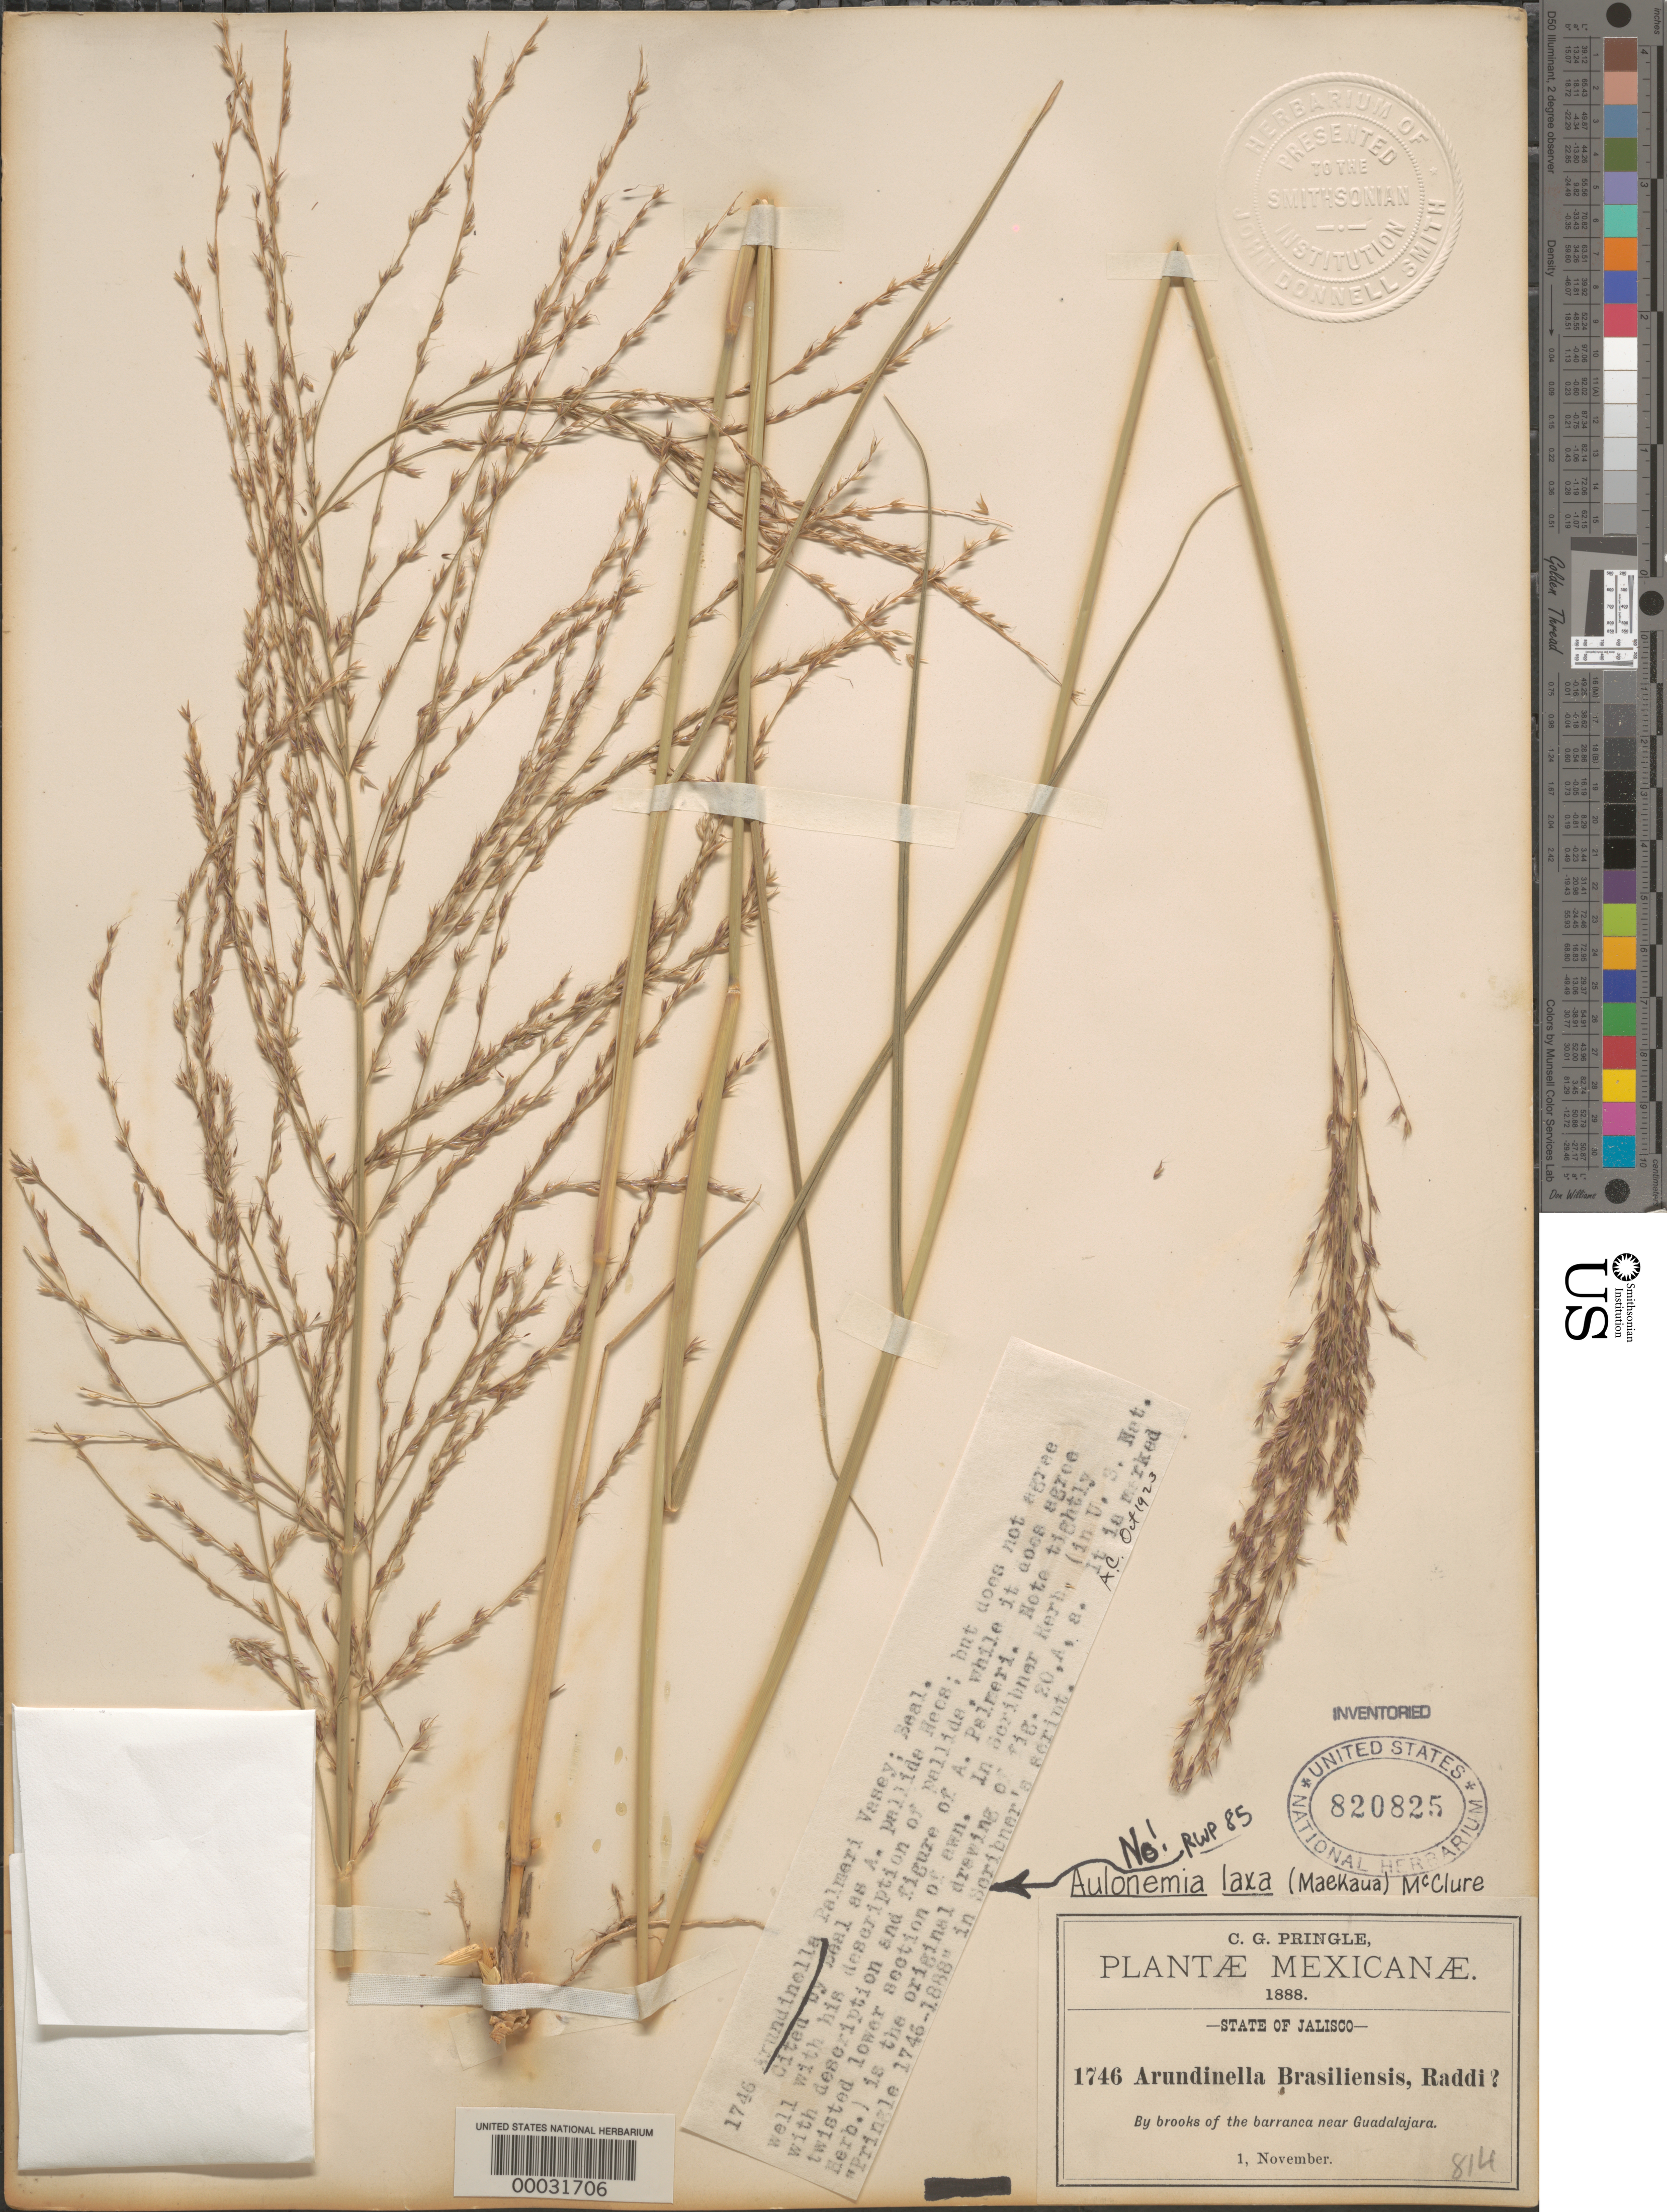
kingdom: Plantae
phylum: Tracheophyta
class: Liliopsida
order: Poales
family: Poaceae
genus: Arundinella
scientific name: Arundinella hispida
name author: (Humb. & Bonpl. ex Willd.) Kuntze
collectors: C. G. Pringle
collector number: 1746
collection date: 1888-11-01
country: Mexico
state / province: Jalisco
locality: By brooks of the barranca near Guadalajara.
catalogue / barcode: US 820825